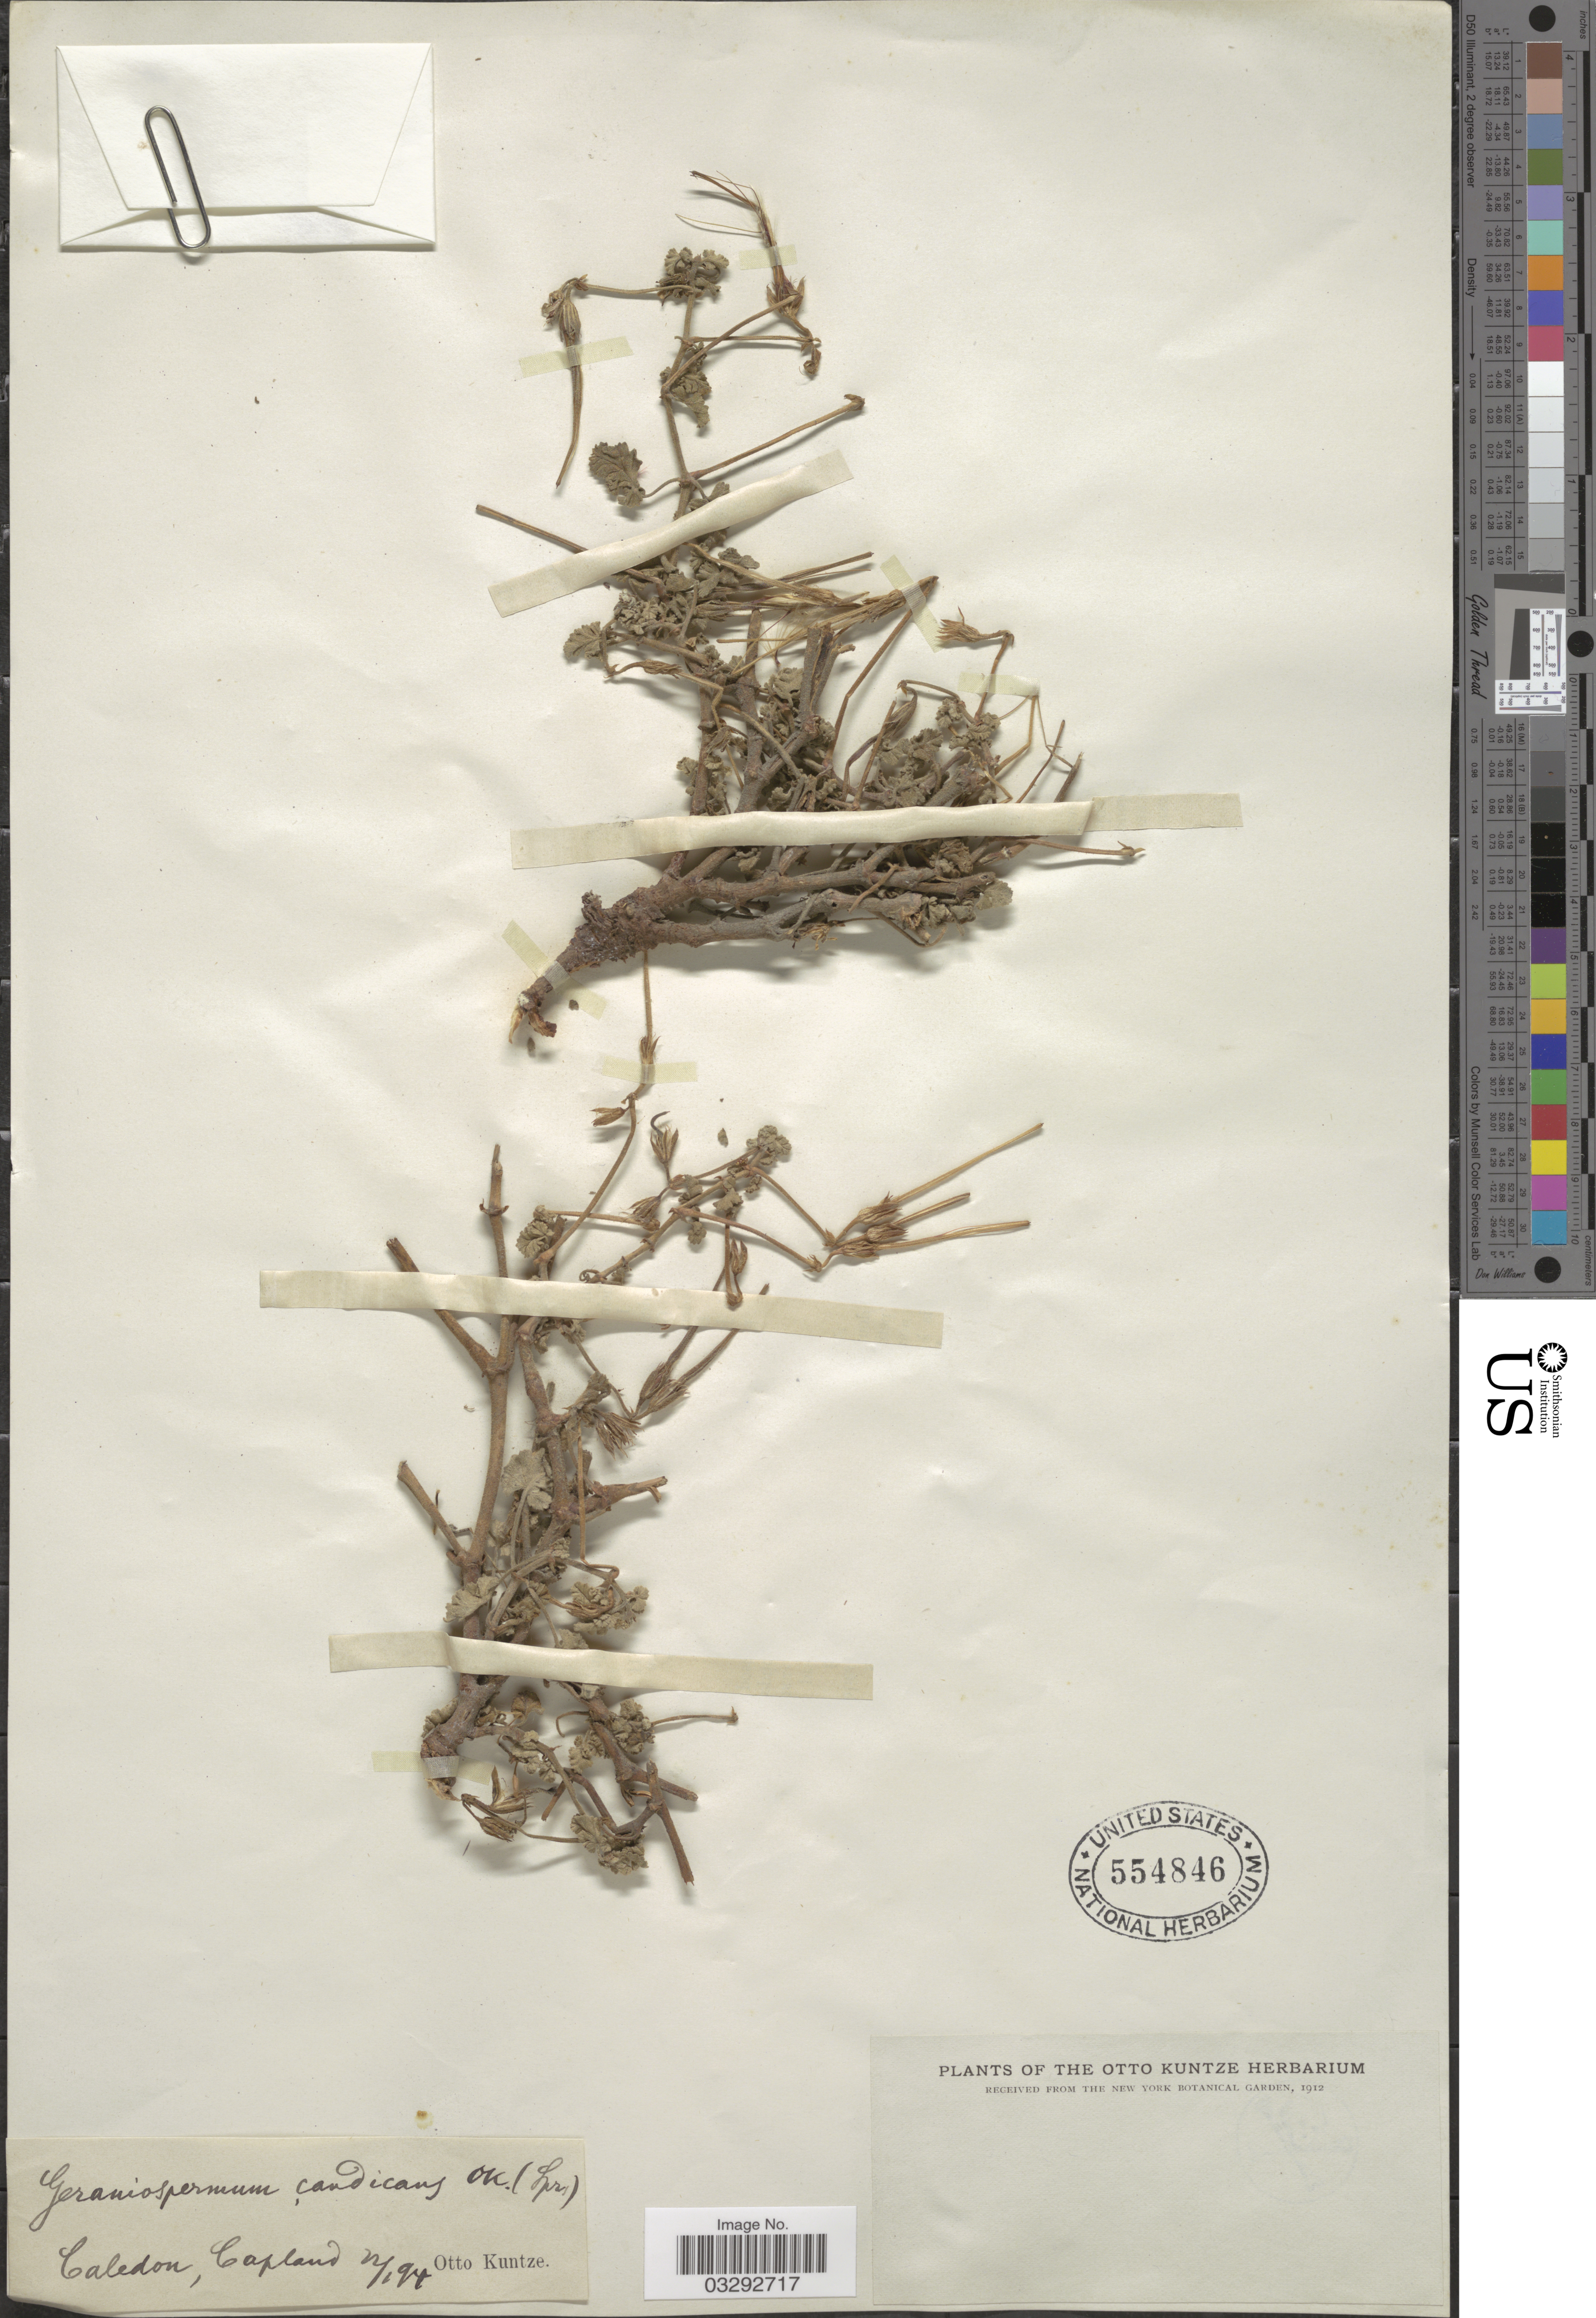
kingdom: Plantae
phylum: Tracheophyta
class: Magnoliopsida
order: Geraniales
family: Geraniaceae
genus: Pelargonium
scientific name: Pelargonium candicans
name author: Spreng.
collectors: C.E.O. Kuntze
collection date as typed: Transcribed d/m/y: 22/1/94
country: South Africa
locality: Caledon, Capland.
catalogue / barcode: US 554846